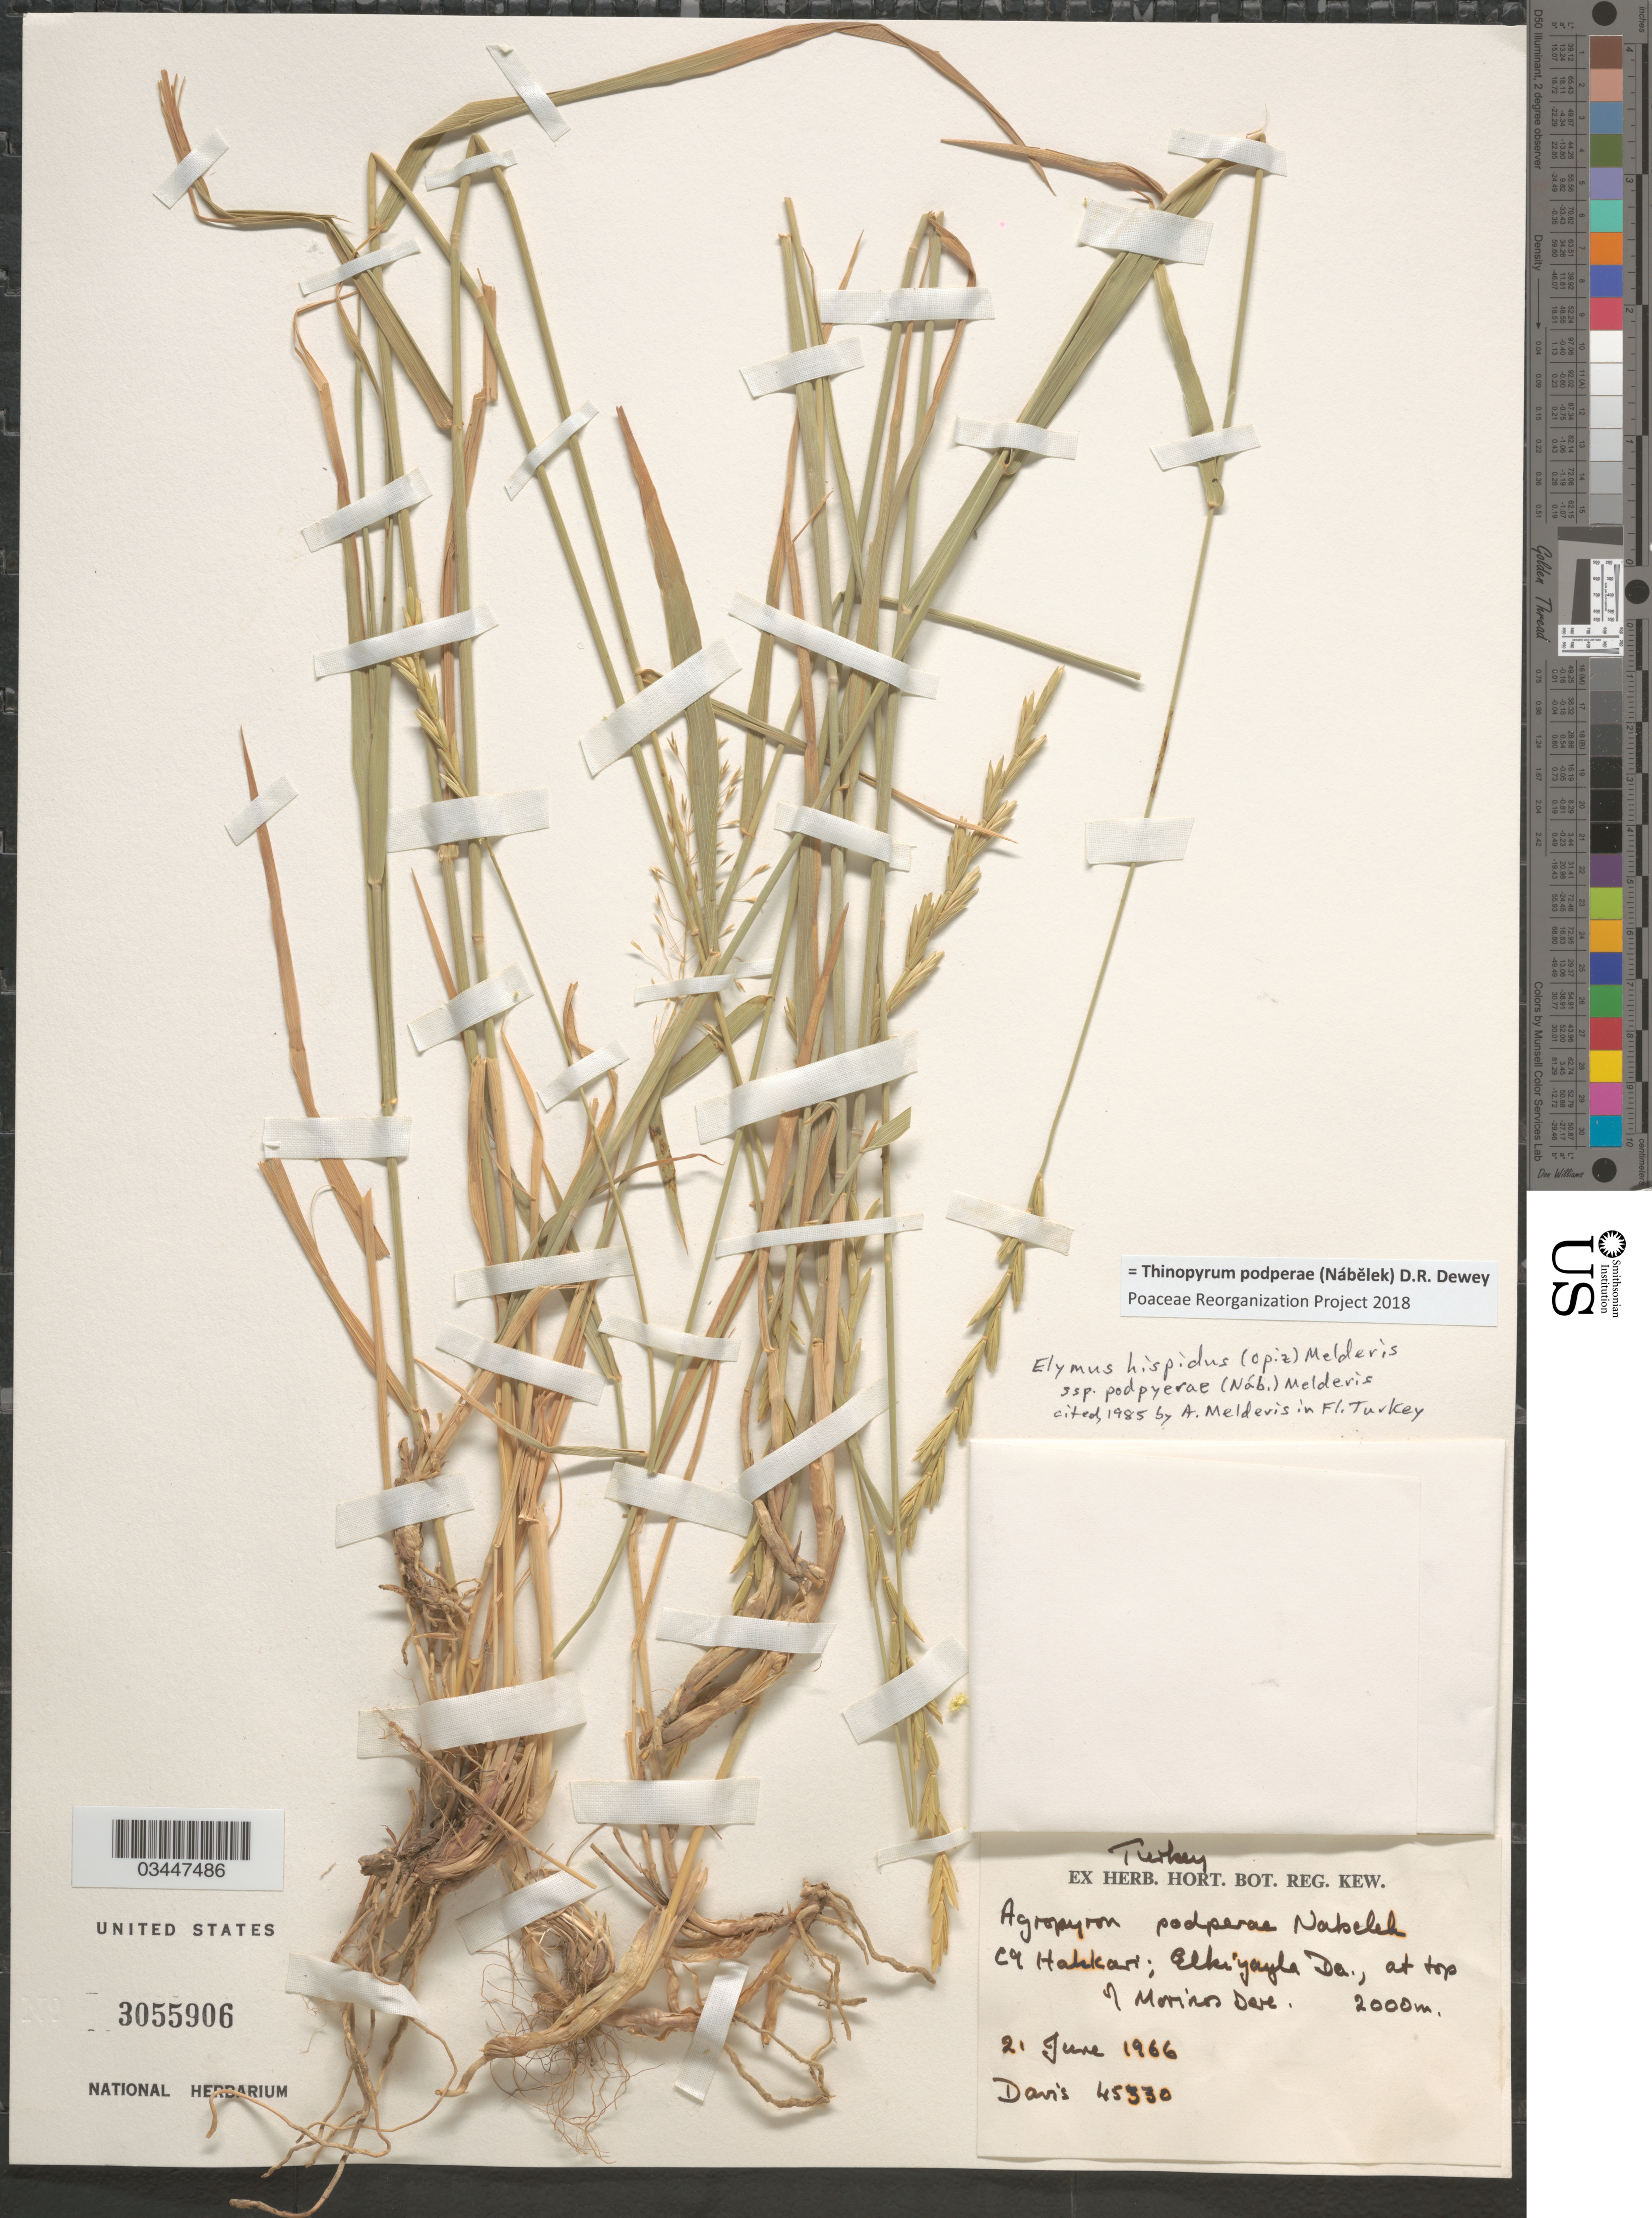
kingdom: Plantae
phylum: Tracheophyta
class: Liliopsida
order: Poales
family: Poaceae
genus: Thinopyrum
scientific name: Thinopyrum podperae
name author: (Nabelek) Dewey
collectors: -. Davis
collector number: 45330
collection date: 1966-06-21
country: Turkey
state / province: Hakkari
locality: C9 Hakkari; Elkiyayla Da., at top of Moviros Dare.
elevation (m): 2000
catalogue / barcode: US 3055906